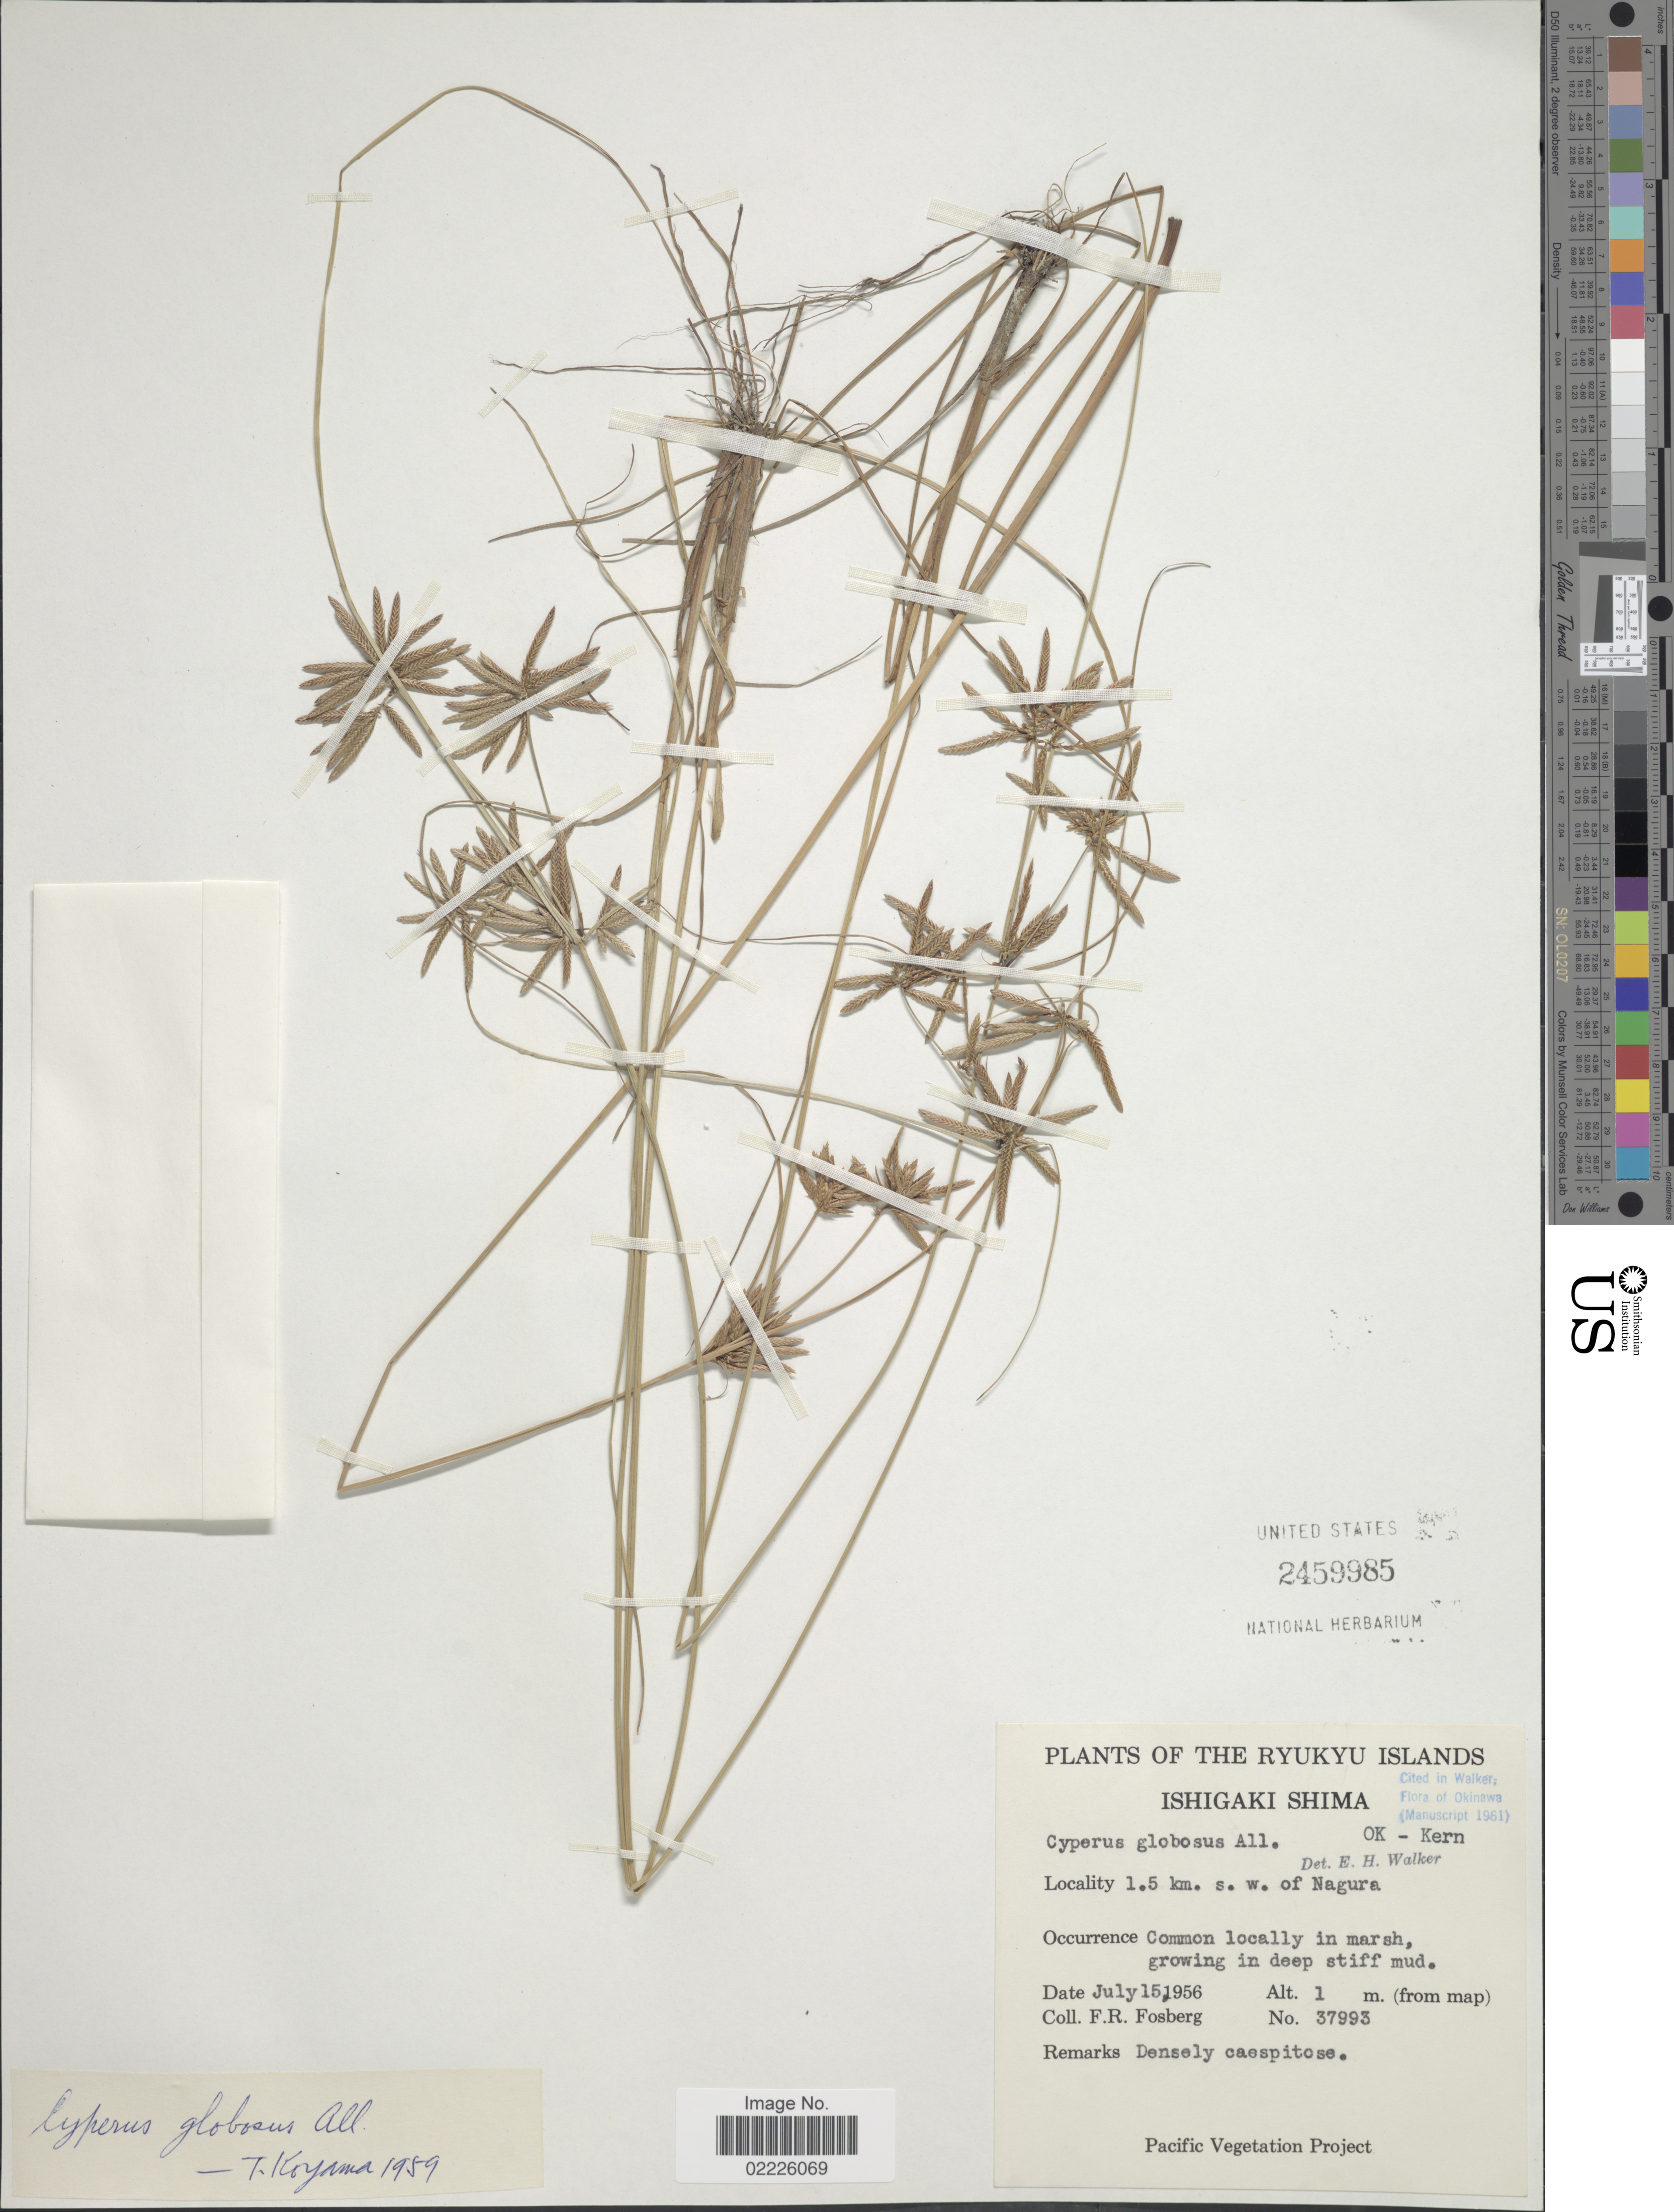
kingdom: Plantae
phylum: Tracheophyta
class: Liliopsida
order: Poales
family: Cyperaceae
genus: Cyperus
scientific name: Cyperus flavidus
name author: Retz.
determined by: Strong, Mark T., (BOT), Smithsonian Institution - National Museum of Natural History (UNITED STATES)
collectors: F. R. Fosberg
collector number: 37993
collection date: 1956-07-15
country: Japan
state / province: Okinawa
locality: The Ryukyu Islands, Ishigaki Shima, 1.5 km. s.w. of Nagura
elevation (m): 1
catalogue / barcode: US 2459985